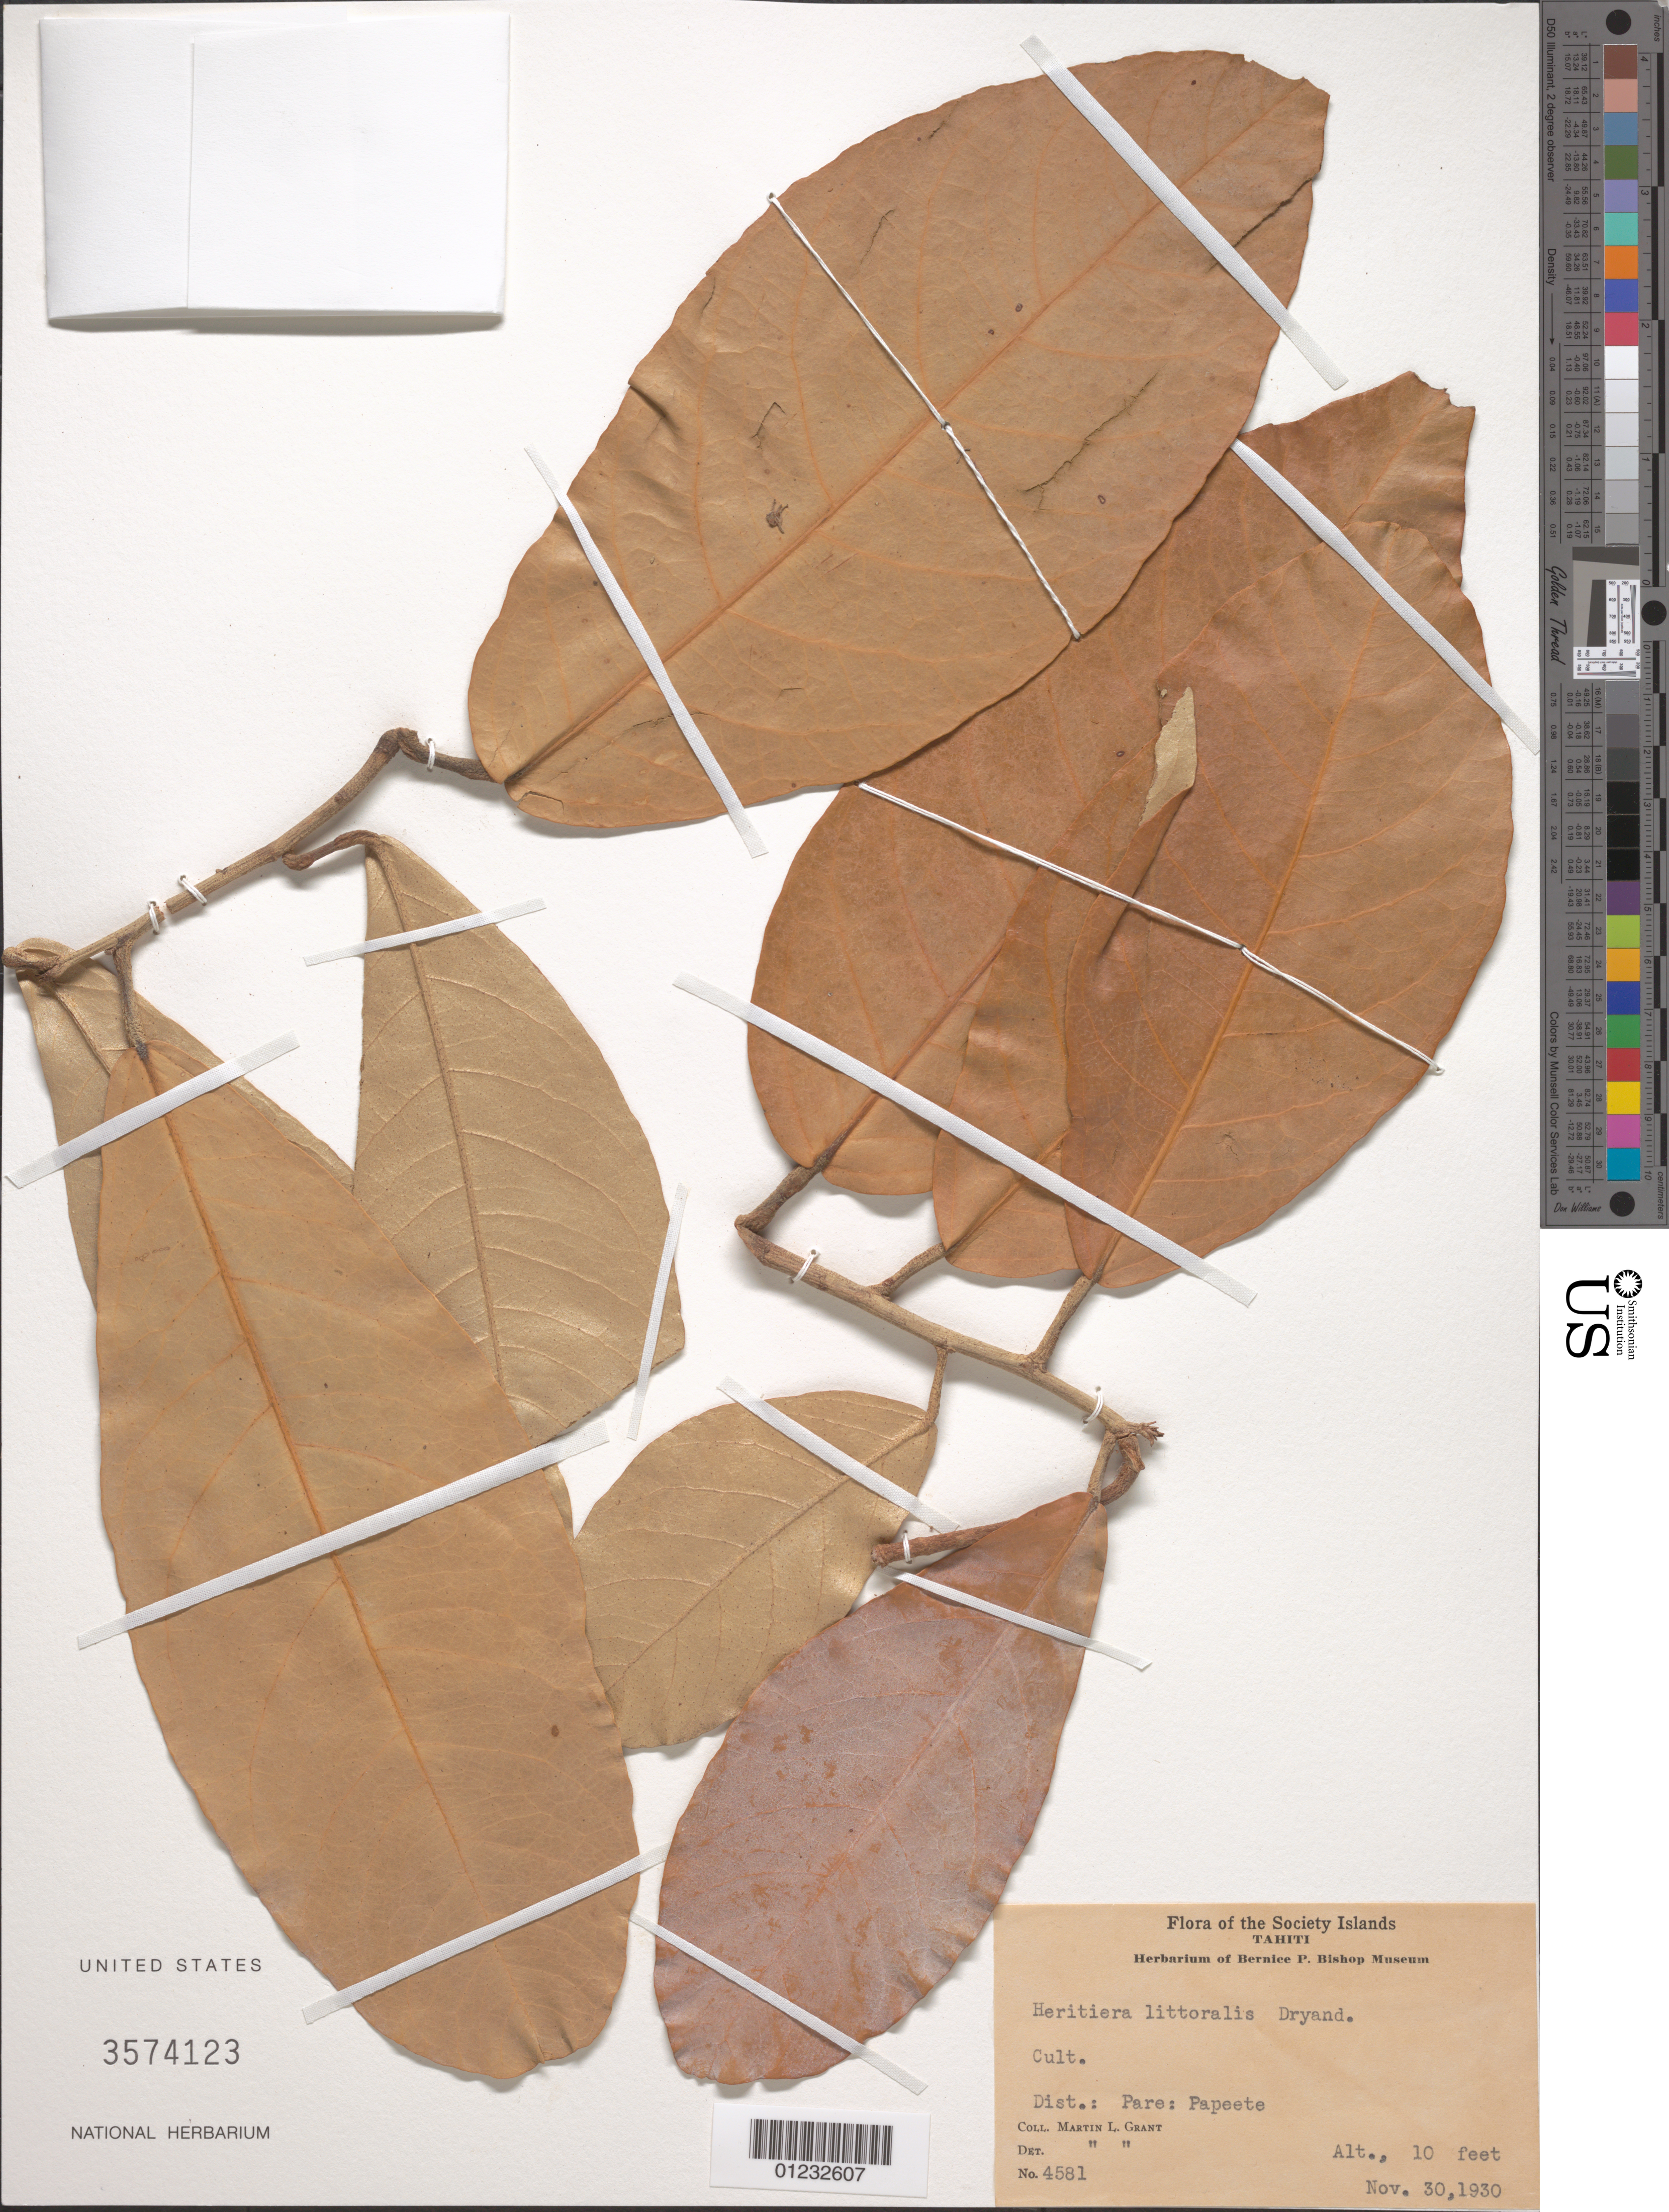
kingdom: Plantae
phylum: Tracheophyta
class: Magnoliopsida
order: Malvales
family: Malvaceae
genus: Heritiera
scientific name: Heritiera littoralis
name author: Aiton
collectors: M. L. Grant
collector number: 4581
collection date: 1930-11-30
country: French Polynesia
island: Tahiti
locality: District: Pare, Papeete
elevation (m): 3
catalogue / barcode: US 3574123